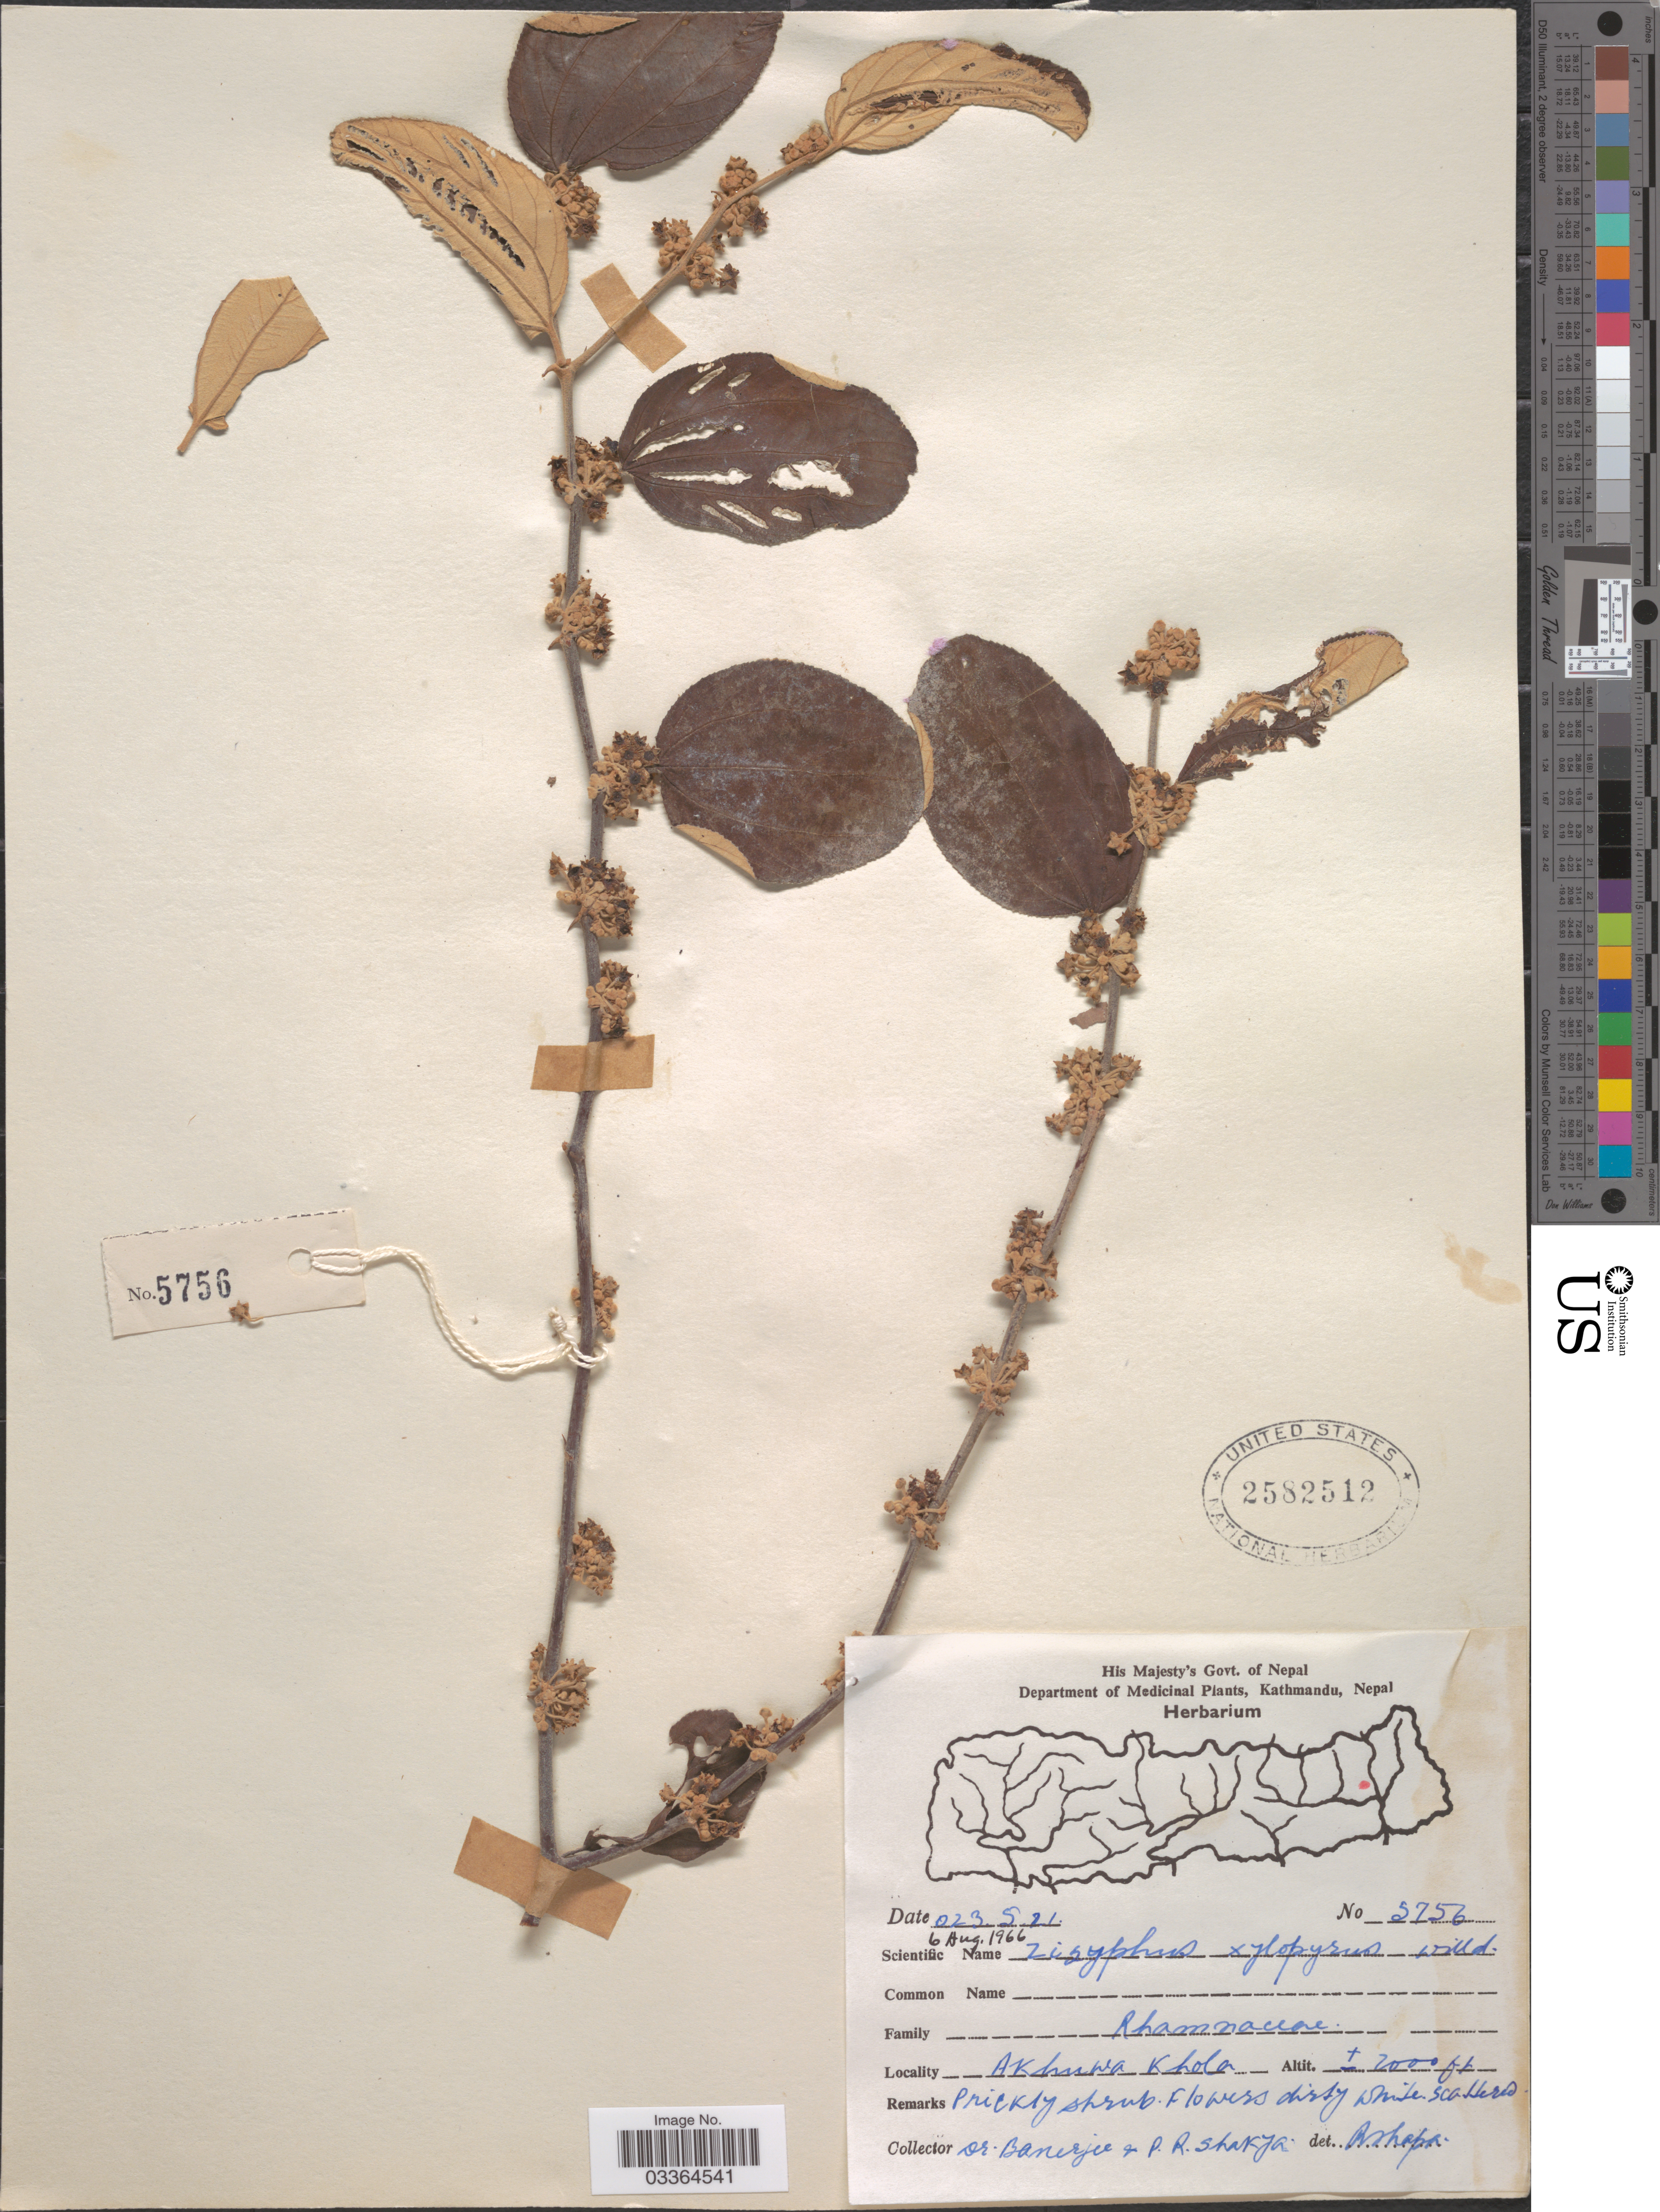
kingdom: Plantae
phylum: Tracheophyta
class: Magnoliopsida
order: Rosales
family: Rhamnaceae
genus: Ziziphus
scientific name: Ziziphus xylopyrus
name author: (Retz.) Willd.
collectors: -. Banerjee & P. Shakya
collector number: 5756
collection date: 1966-08-06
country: Nepal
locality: Akhuwa Khola.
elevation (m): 2134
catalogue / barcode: US 2582512